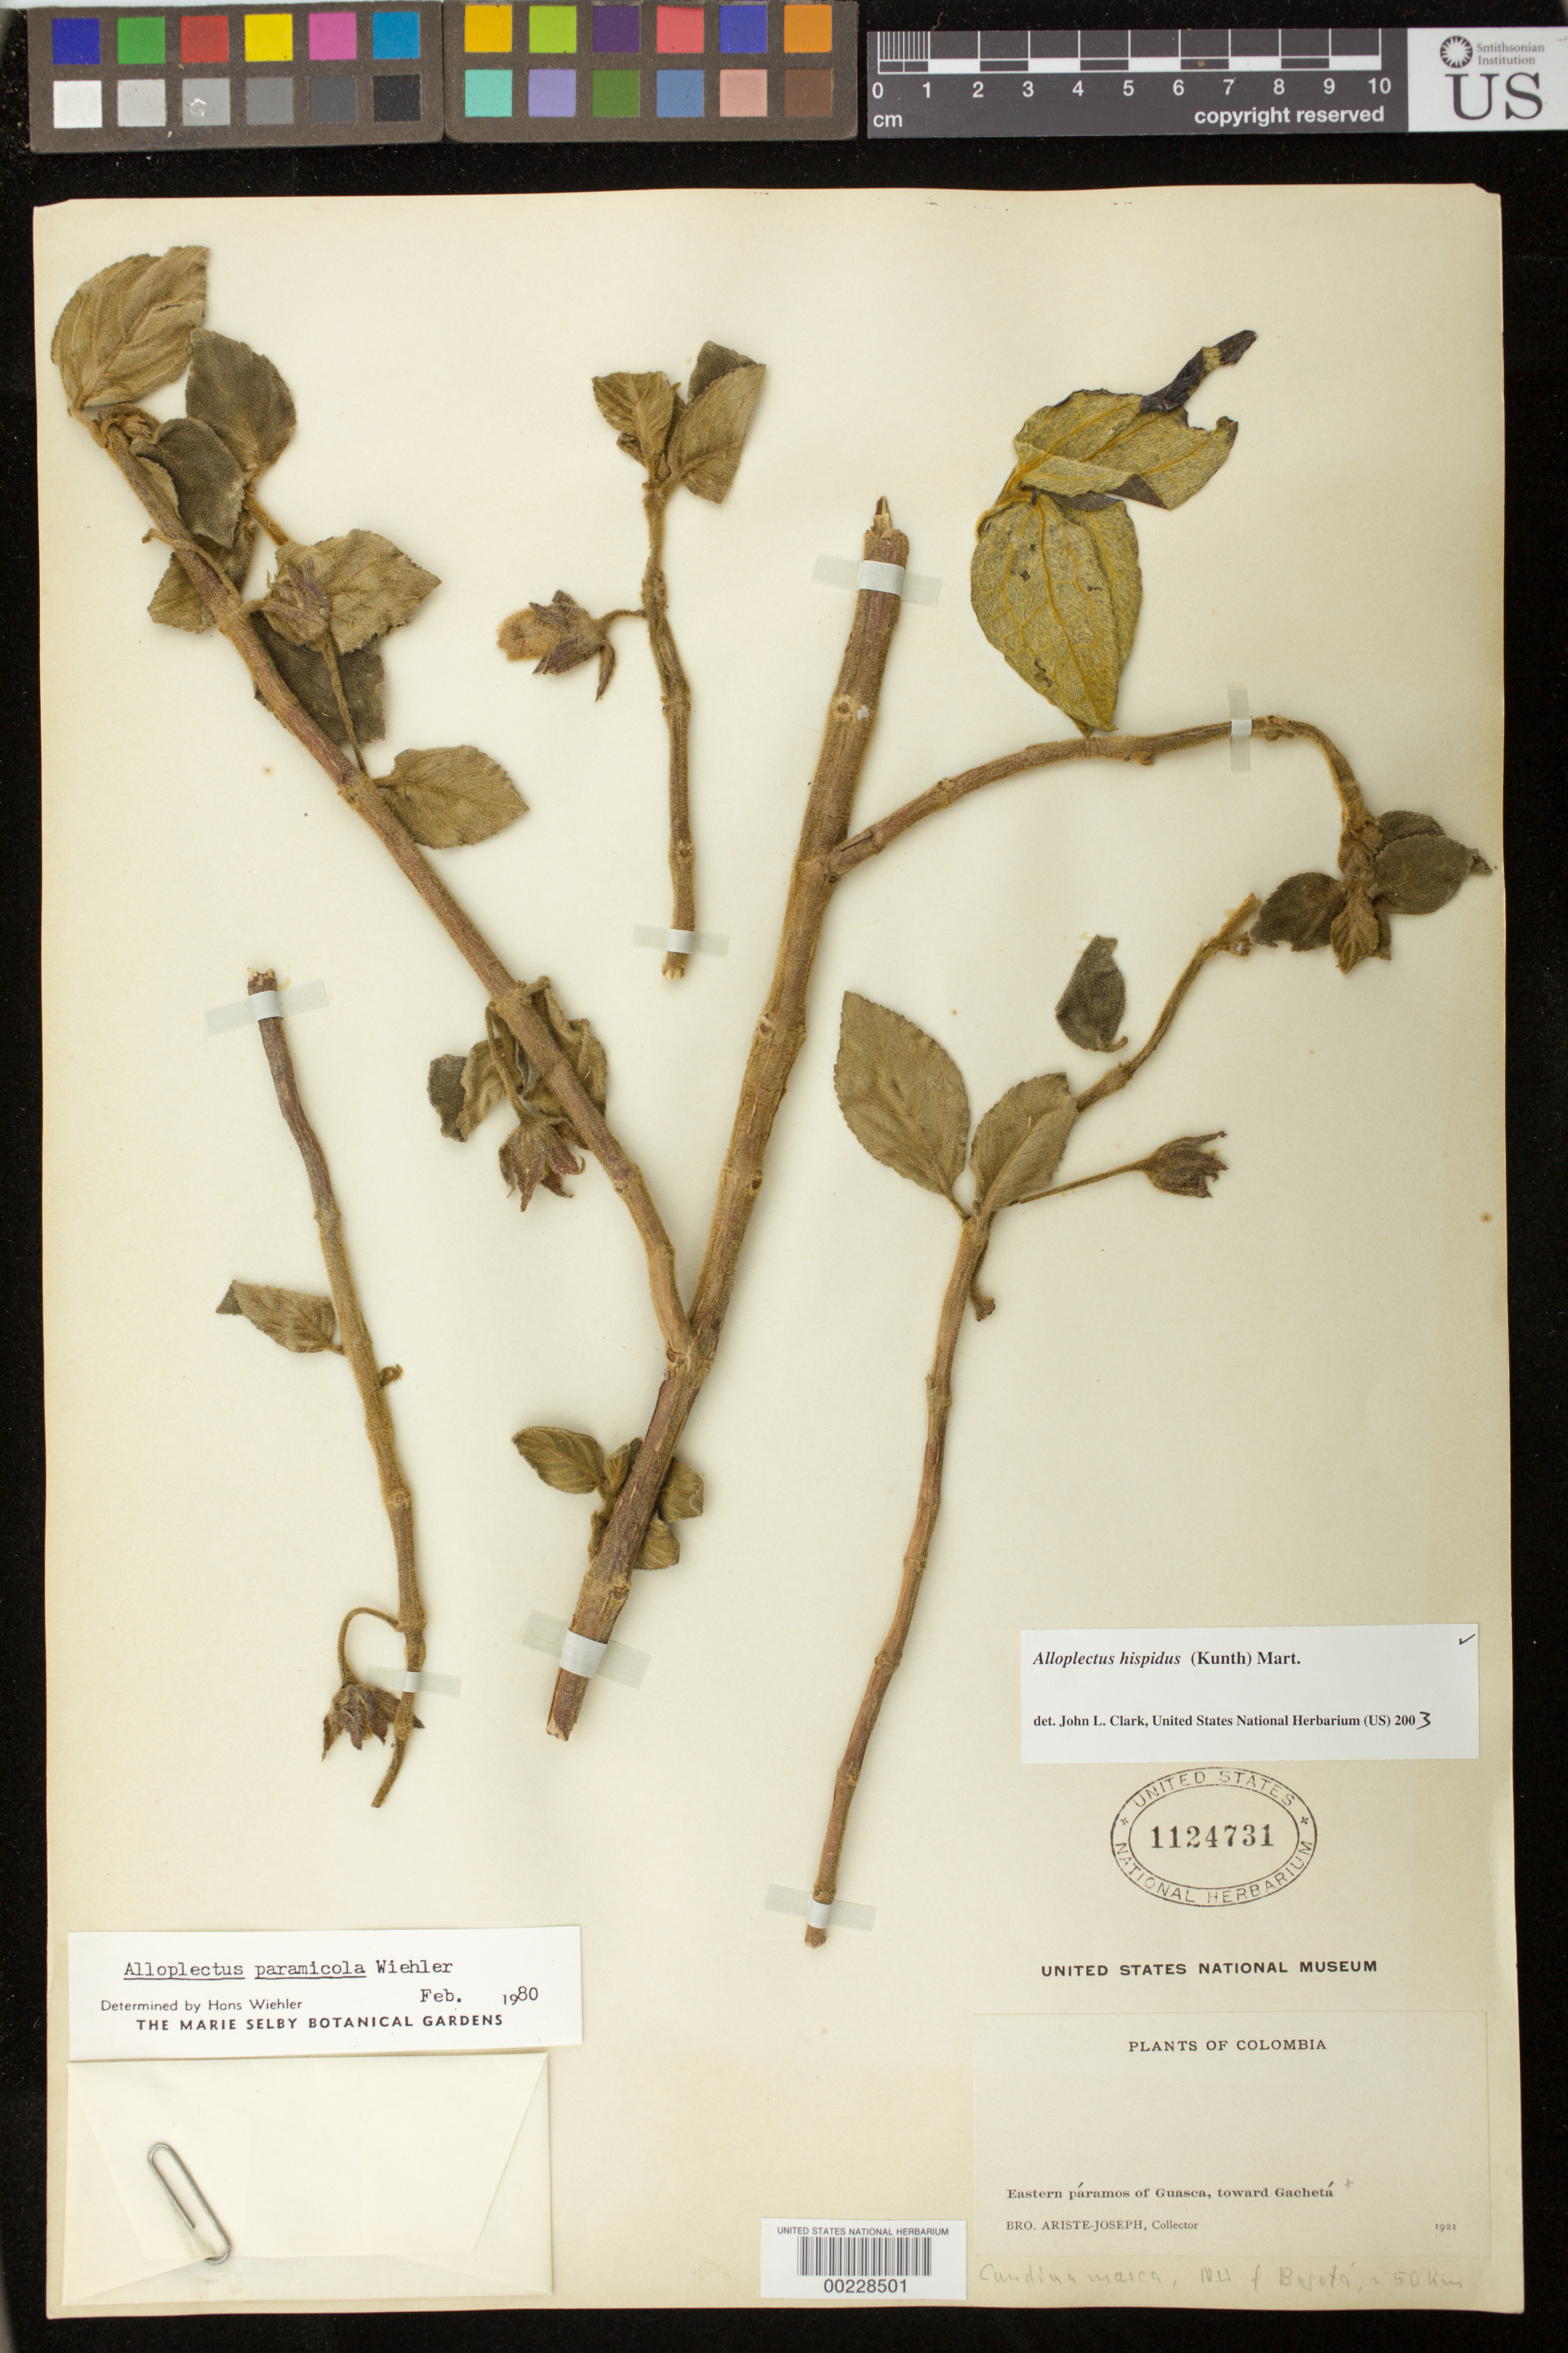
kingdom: Plantae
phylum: Tracheophyta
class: Magnoliopsida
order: Lamiales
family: Gesneriaceae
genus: Alloplectus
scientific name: Alloplectus hispidus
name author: (Kunth) Mart.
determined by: Clark, J. L., (SEL), The Marie Selby Botanical Garden (UNITED STATES)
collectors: Bro. Ariste-Joseph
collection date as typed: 1921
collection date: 1921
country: Colombia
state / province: Cundinamarca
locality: Eastern Paramos of Guasca, toward Gacheta (NW of Bogota, about 50 km)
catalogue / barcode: US 1124731